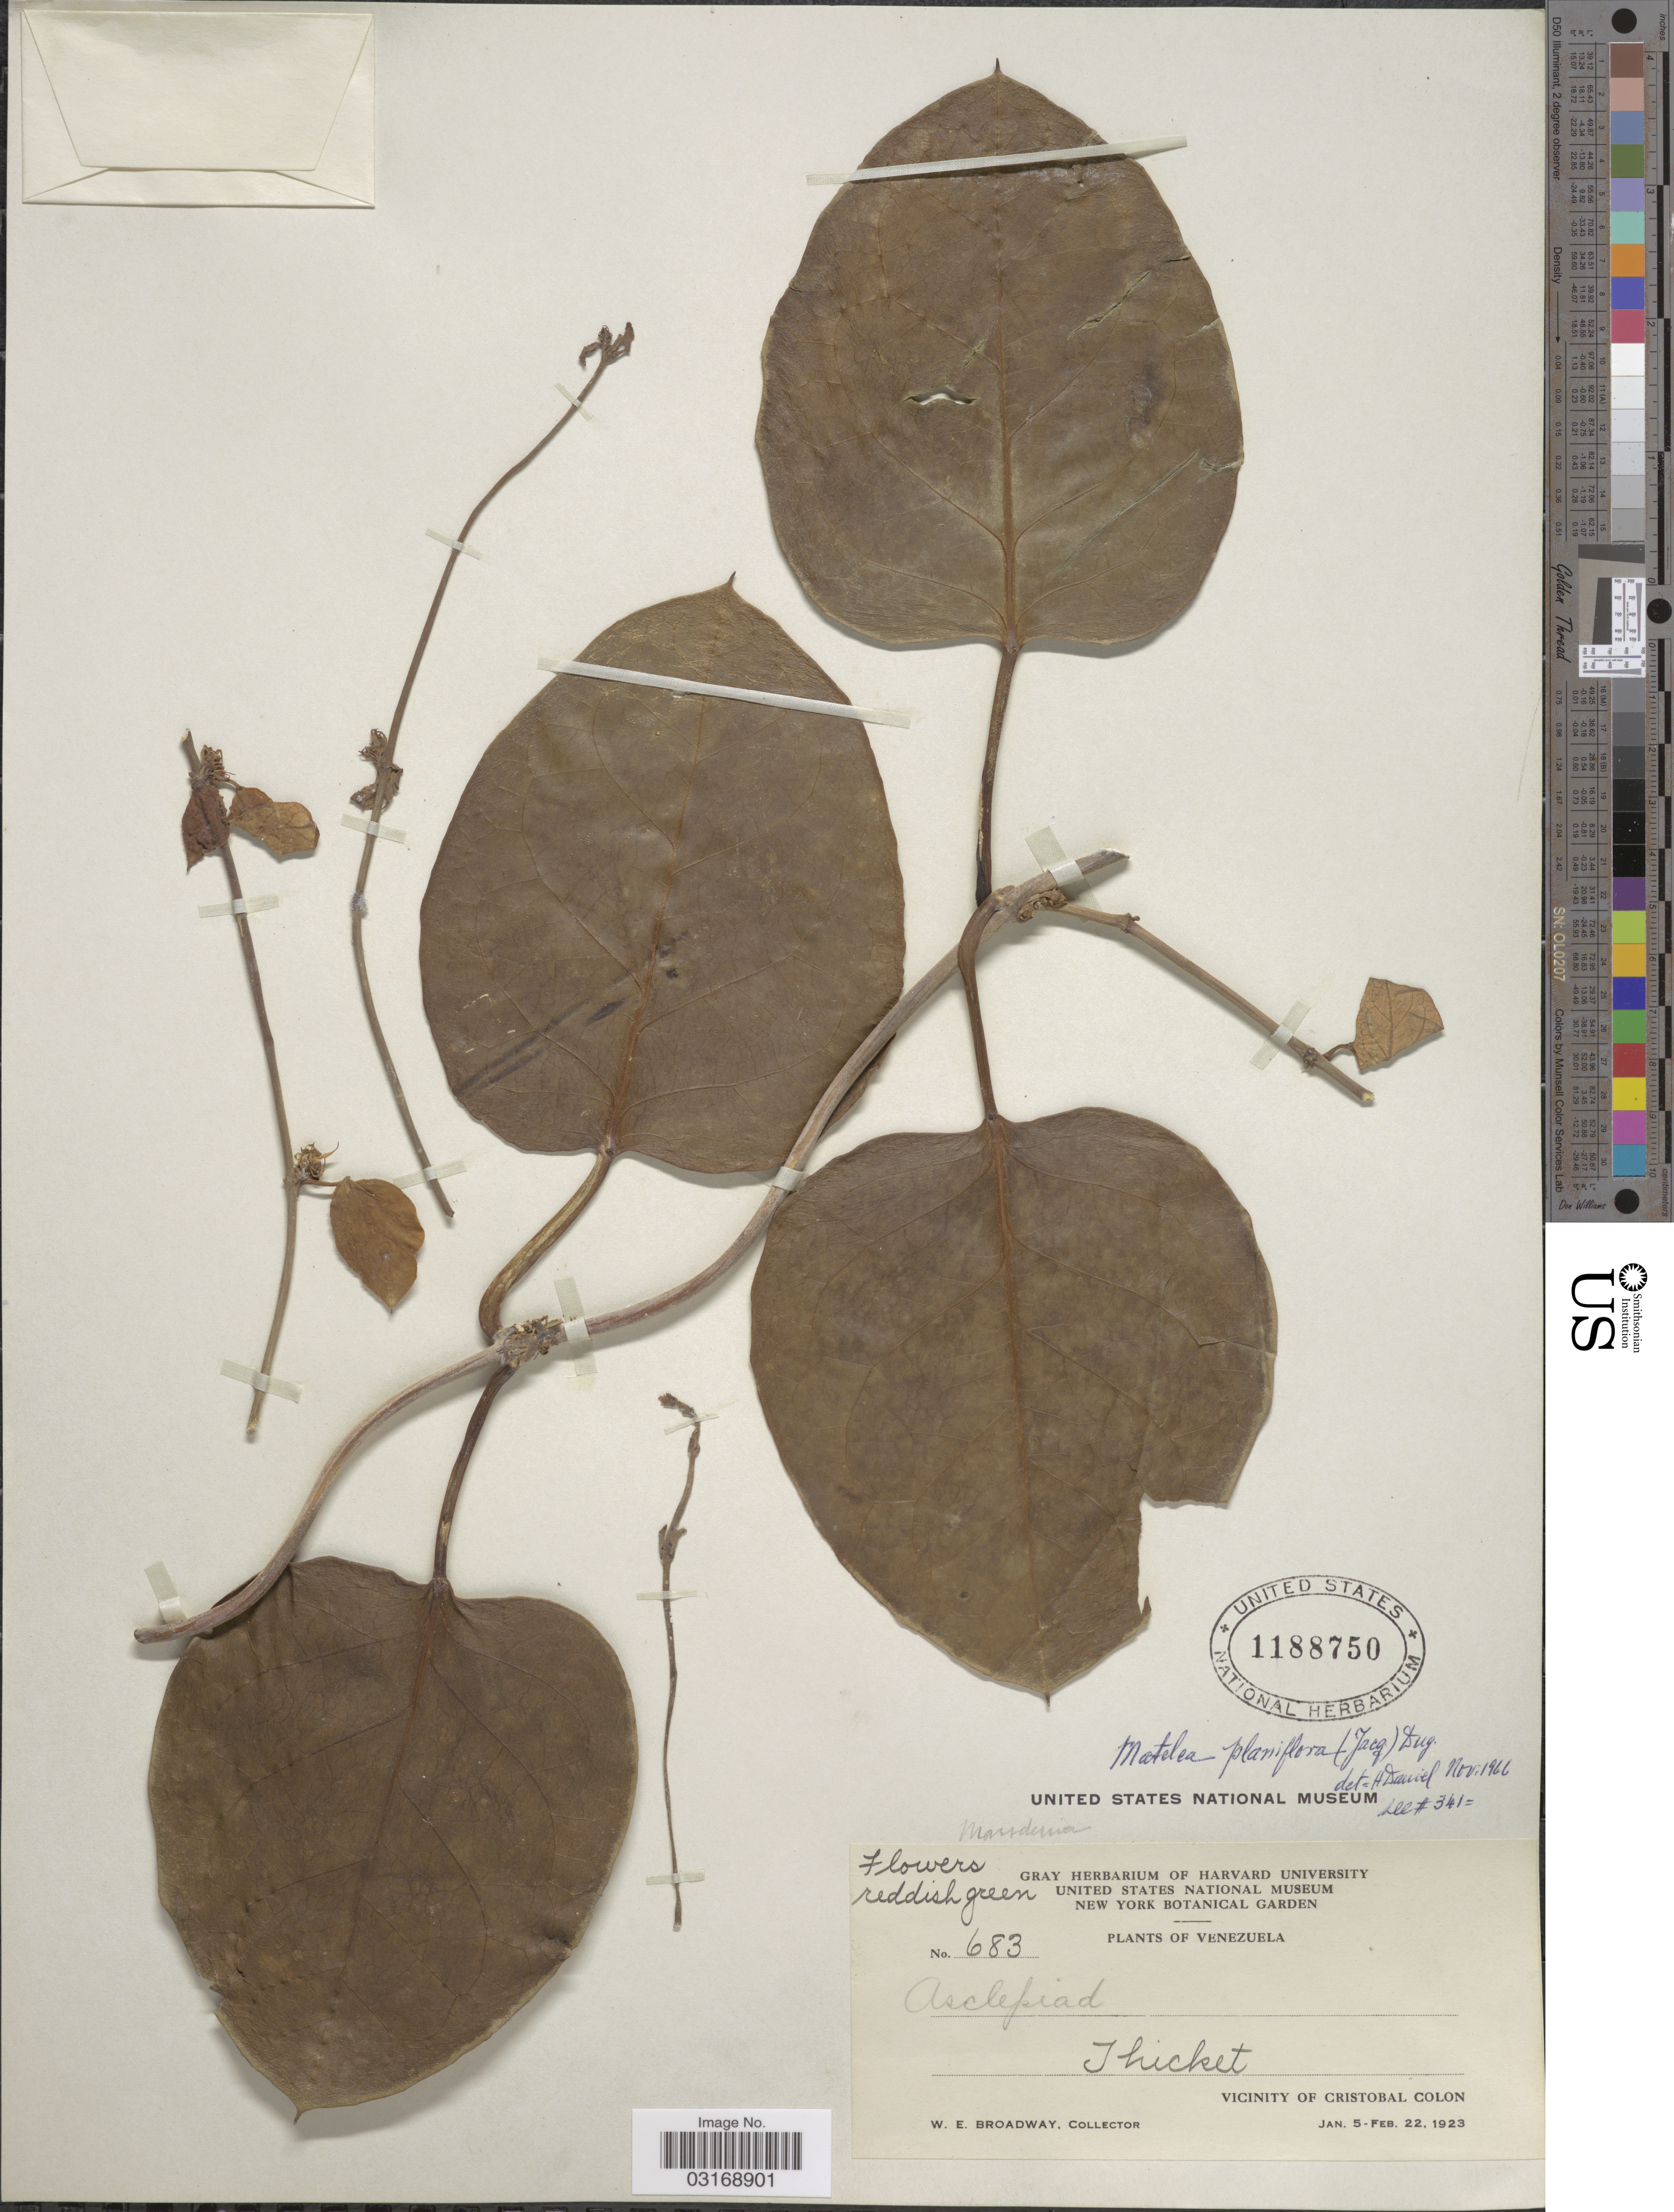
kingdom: Plantae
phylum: Tracheophyta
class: Magnoliopsida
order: Gentianales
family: Apocynaceae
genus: Matelea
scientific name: Matelea planiflora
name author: (Jacq.) Dugand G.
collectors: W. E. Broadway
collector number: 683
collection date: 1923-01-05/1923-02-22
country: Venezuela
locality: Vicinity of Cristobal Colon.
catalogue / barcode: US 1188750